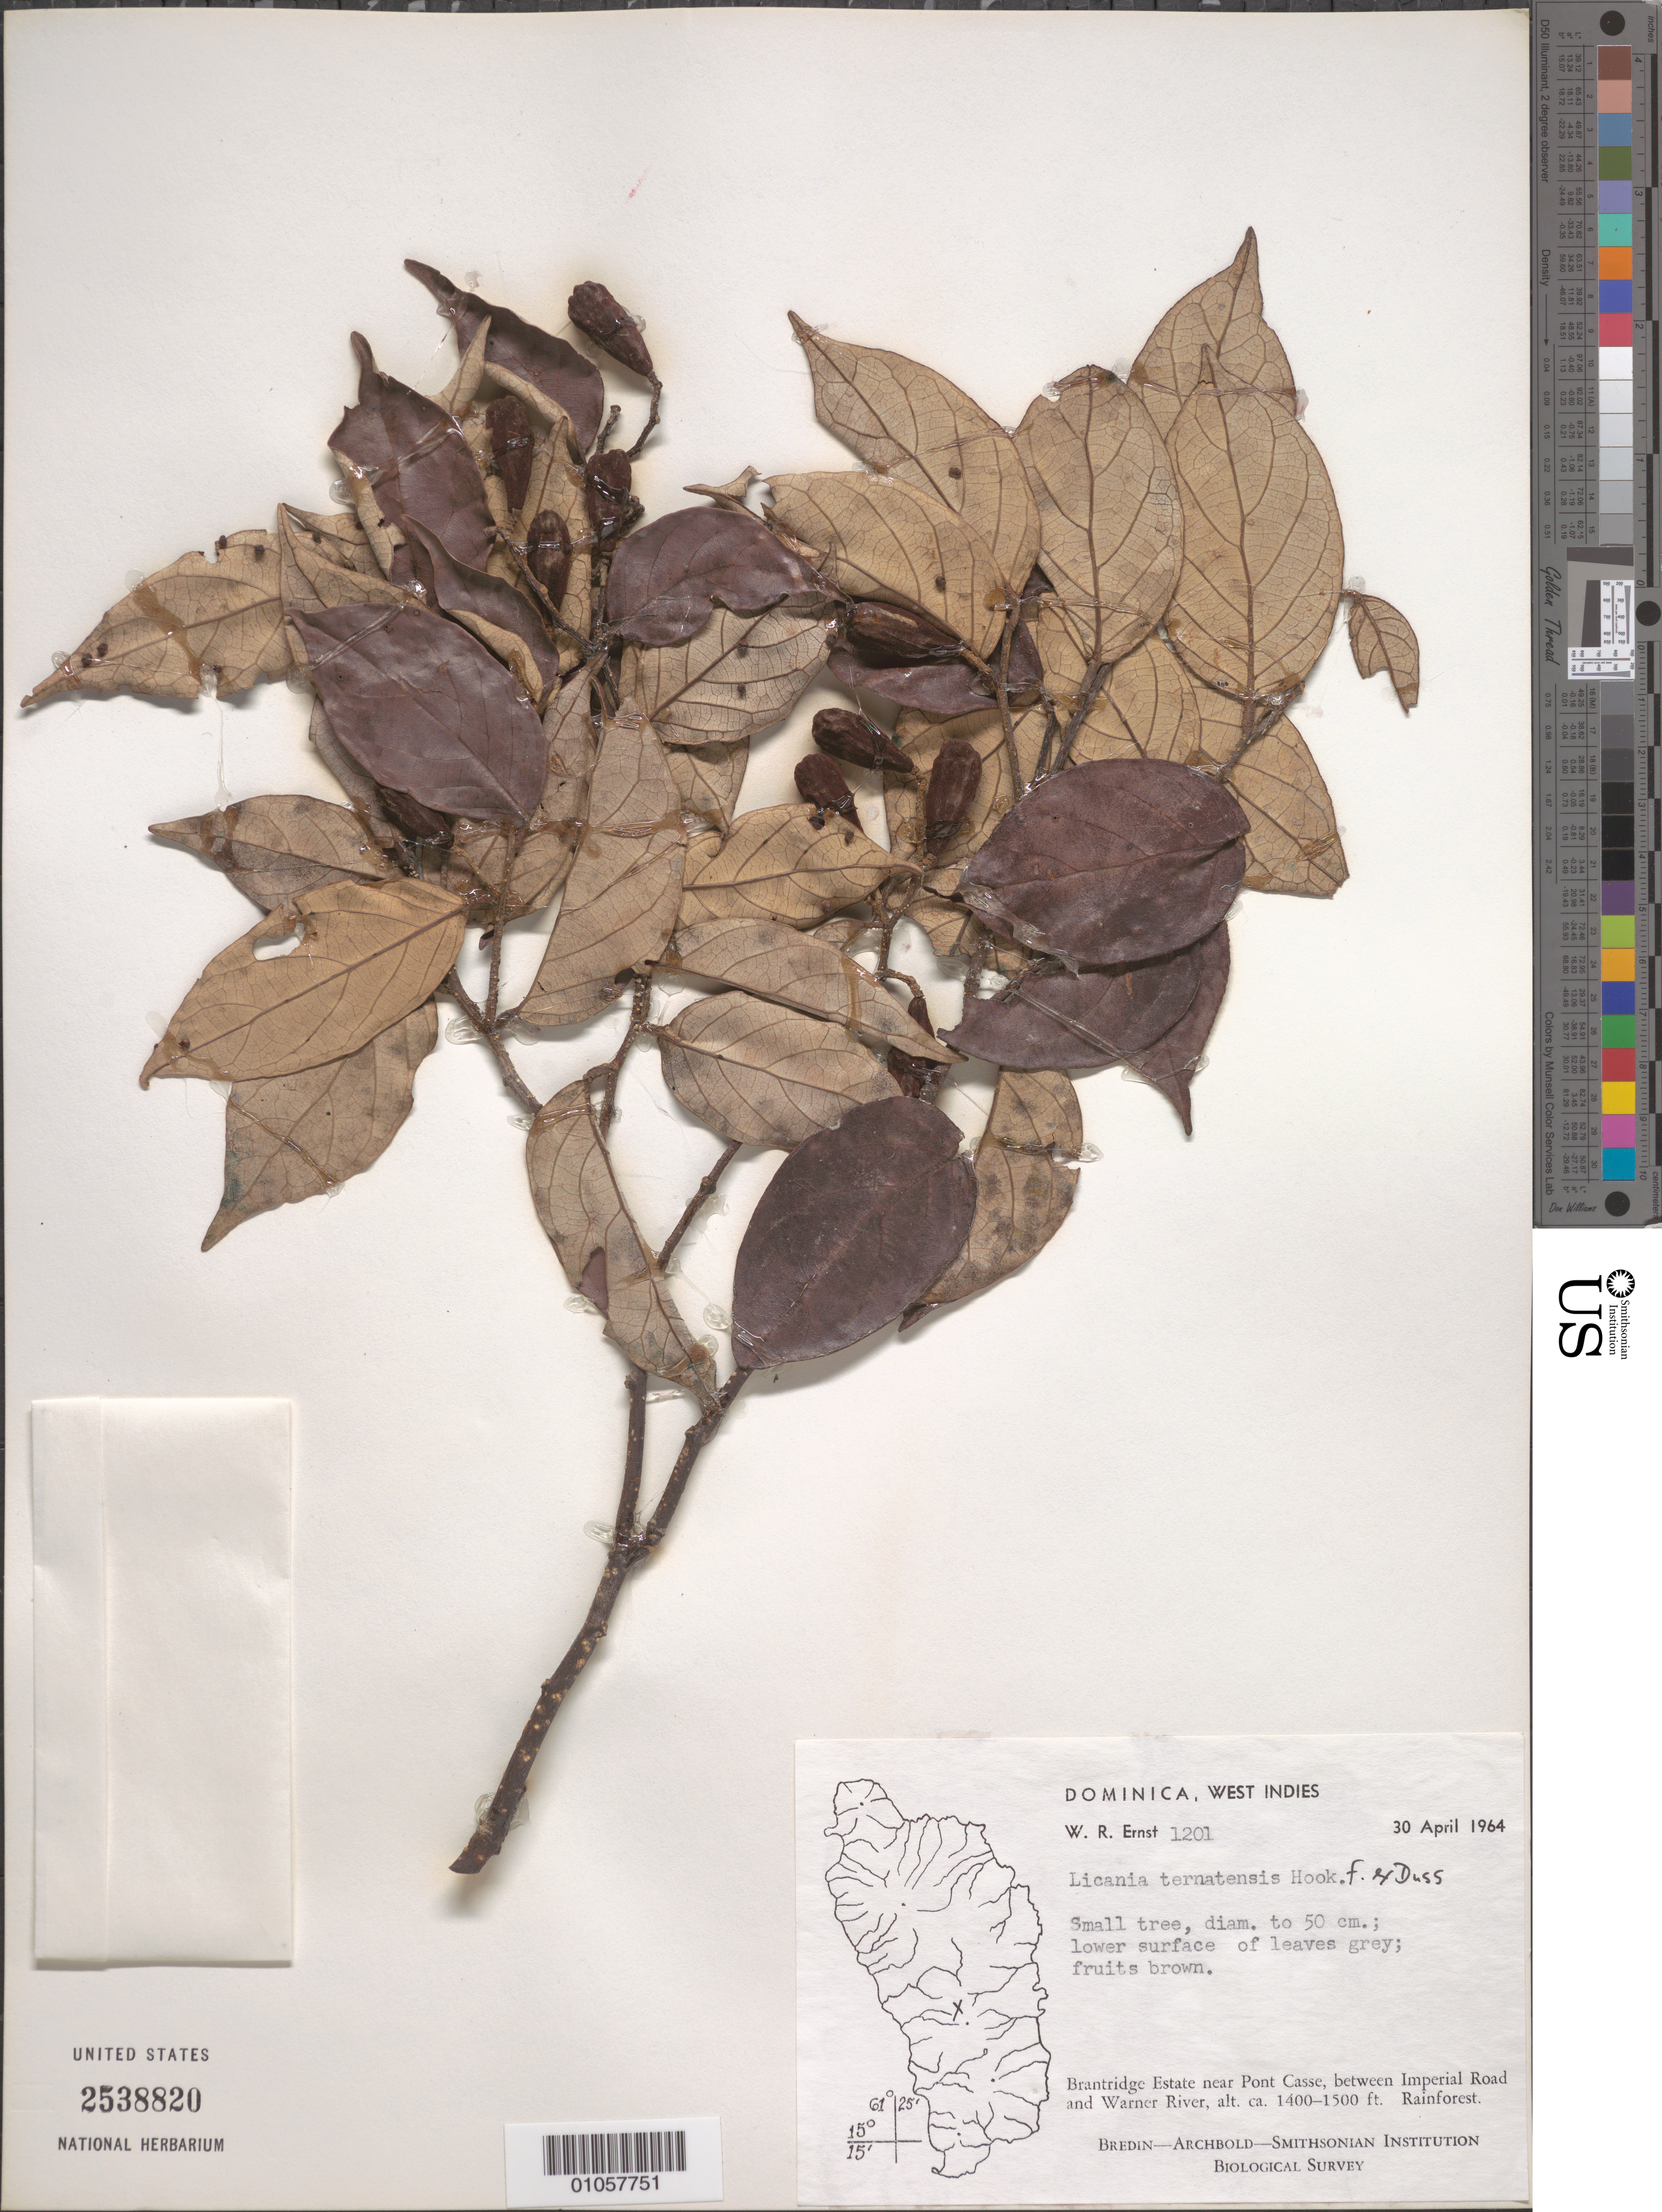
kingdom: Plantae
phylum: Tracheophyta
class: Magnoliopsida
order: Malpighiales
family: Chrysobalanaceae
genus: Licania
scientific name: Licania ternatensis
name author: Hook. f. ex Duss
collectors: W. R. Ernst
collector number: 1201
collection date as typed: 30 Apr 1954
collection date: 1954-04-30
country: Dominica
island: Dominica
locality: Brantridge Estate near Pont Casse, between Imperial Road and Warner River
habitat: Rainforest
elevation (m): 427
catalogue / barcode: US 2538820